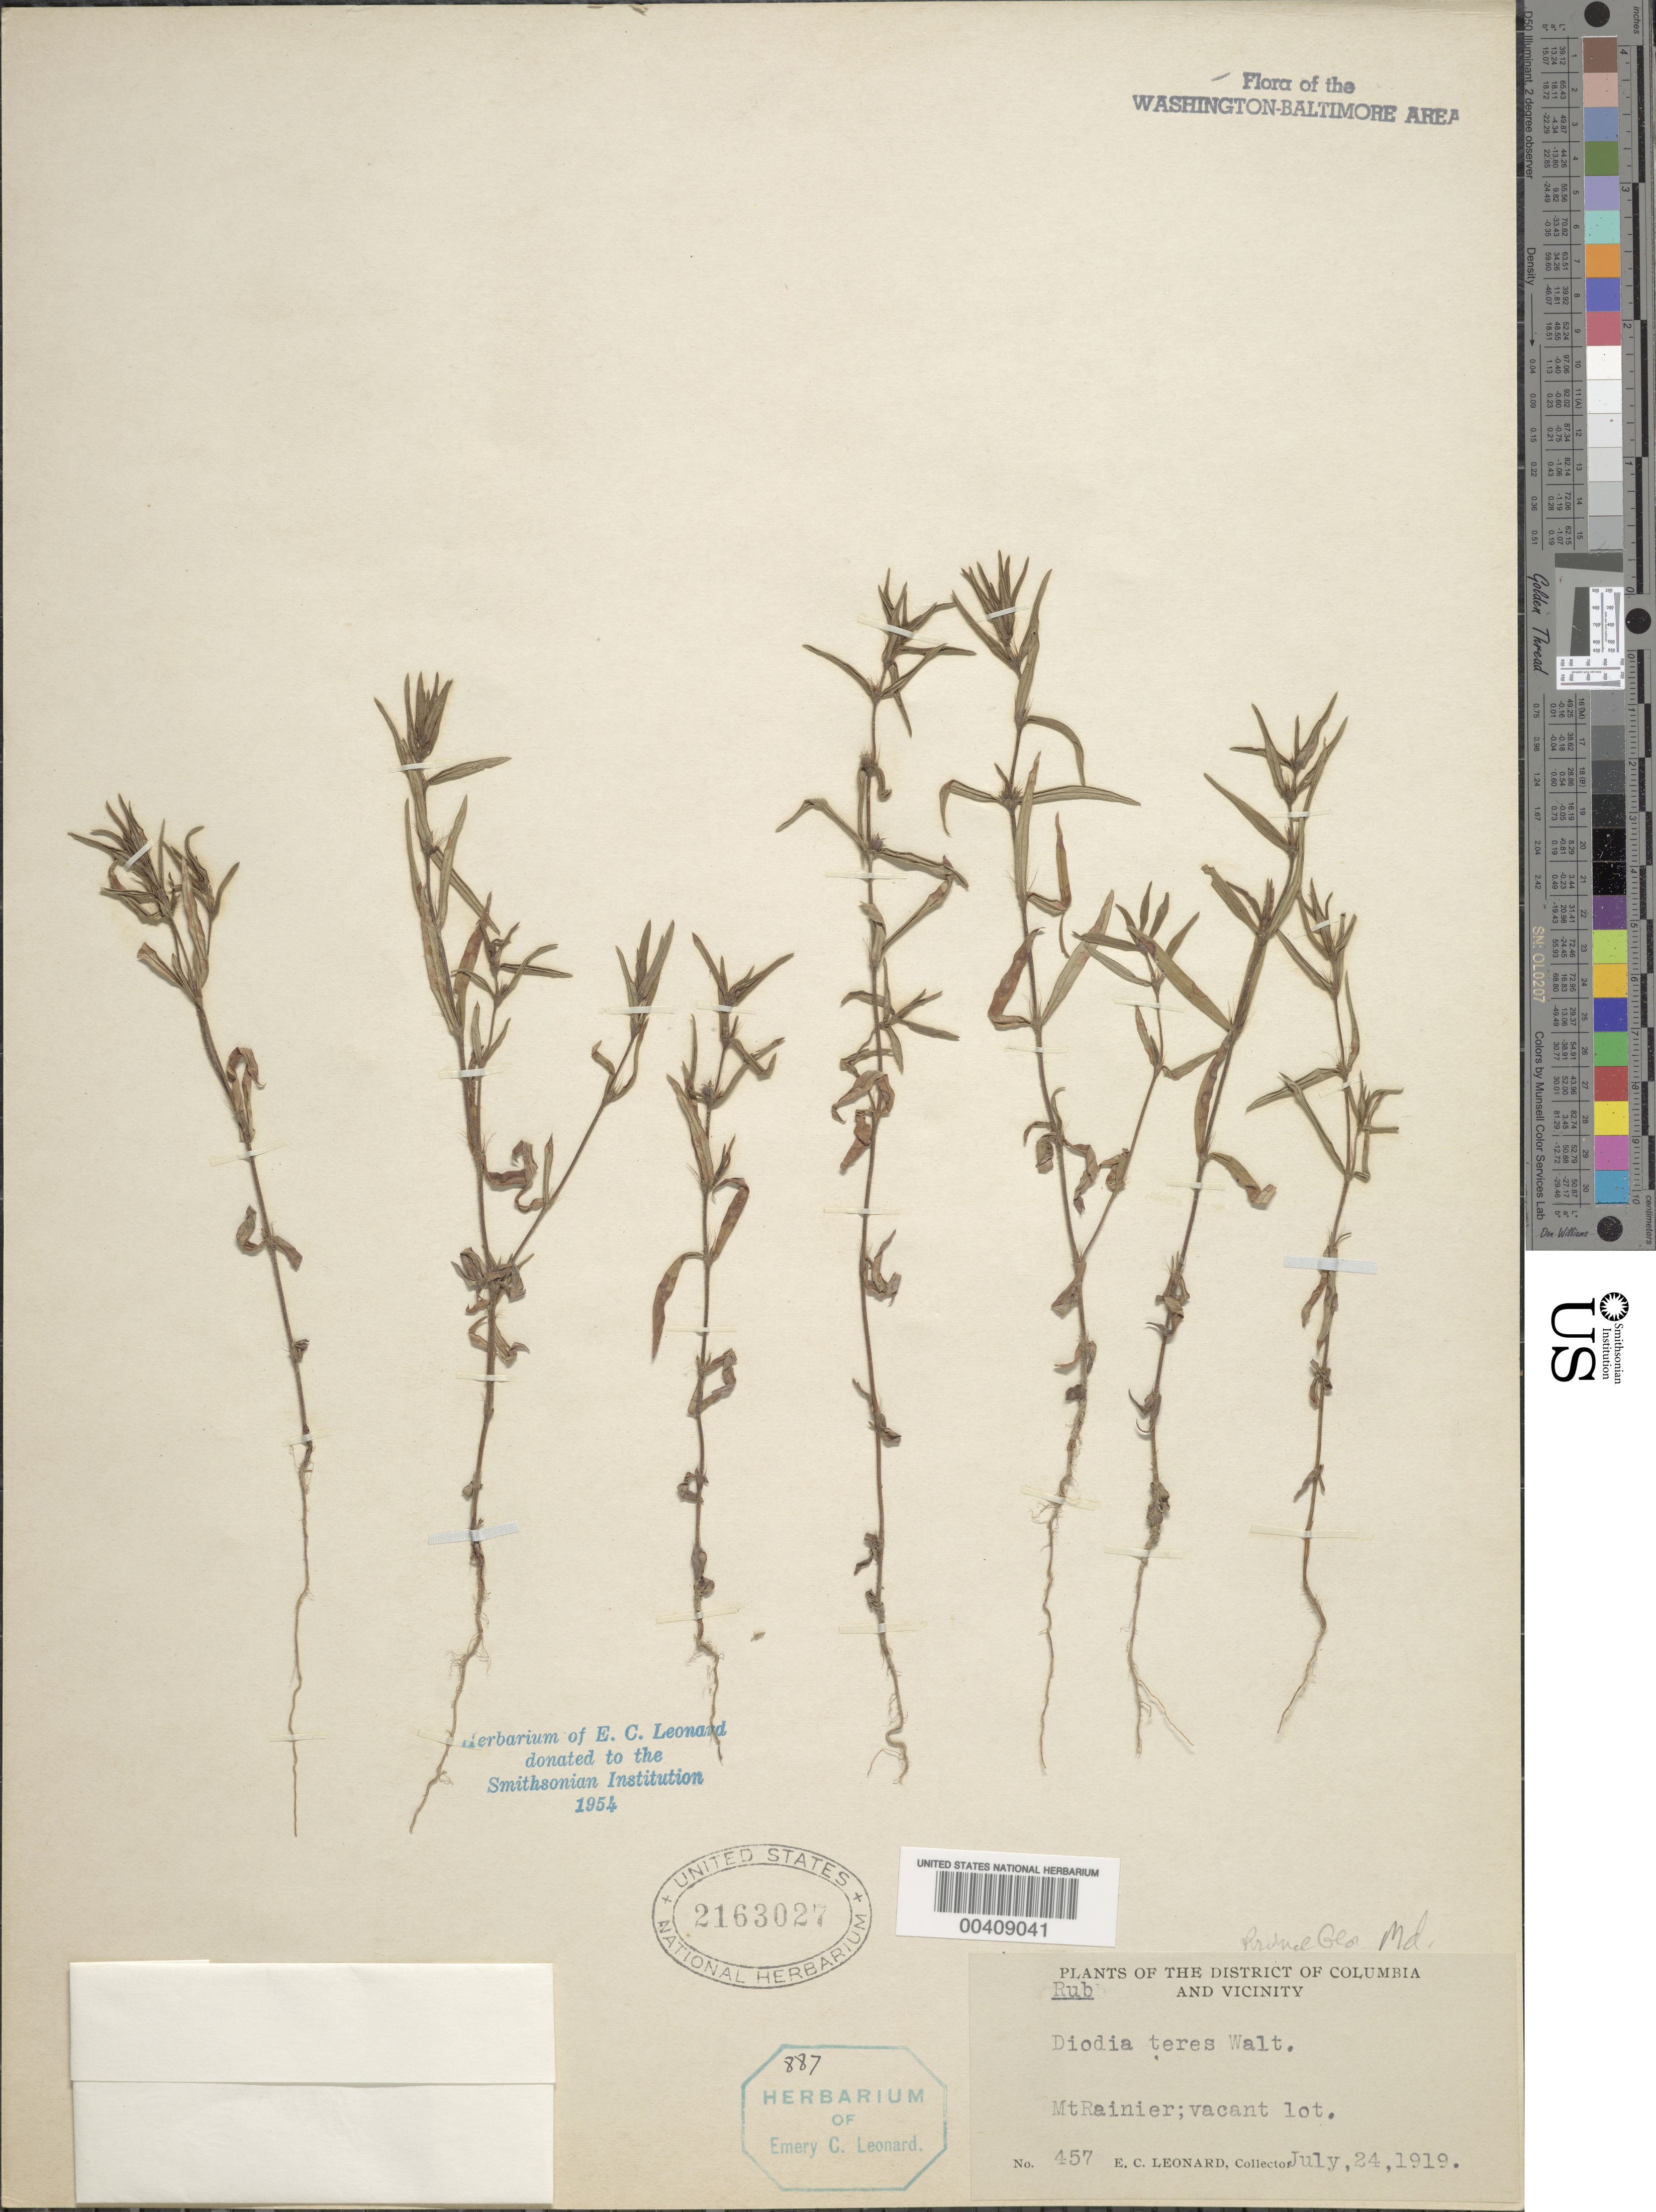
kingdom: Plantae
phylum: Tracheophyta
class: Magnoliopsida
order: Gentianales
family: Rubiaceae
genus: Diodia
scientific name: Diodia teres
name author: Walter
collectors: E. C. Leonard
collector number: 457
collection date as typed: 24 Jul 1919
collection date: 1919-07-24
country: United States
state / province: Maryland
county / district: Prince George's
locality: Mt. Rainier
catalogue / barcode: US 2163027